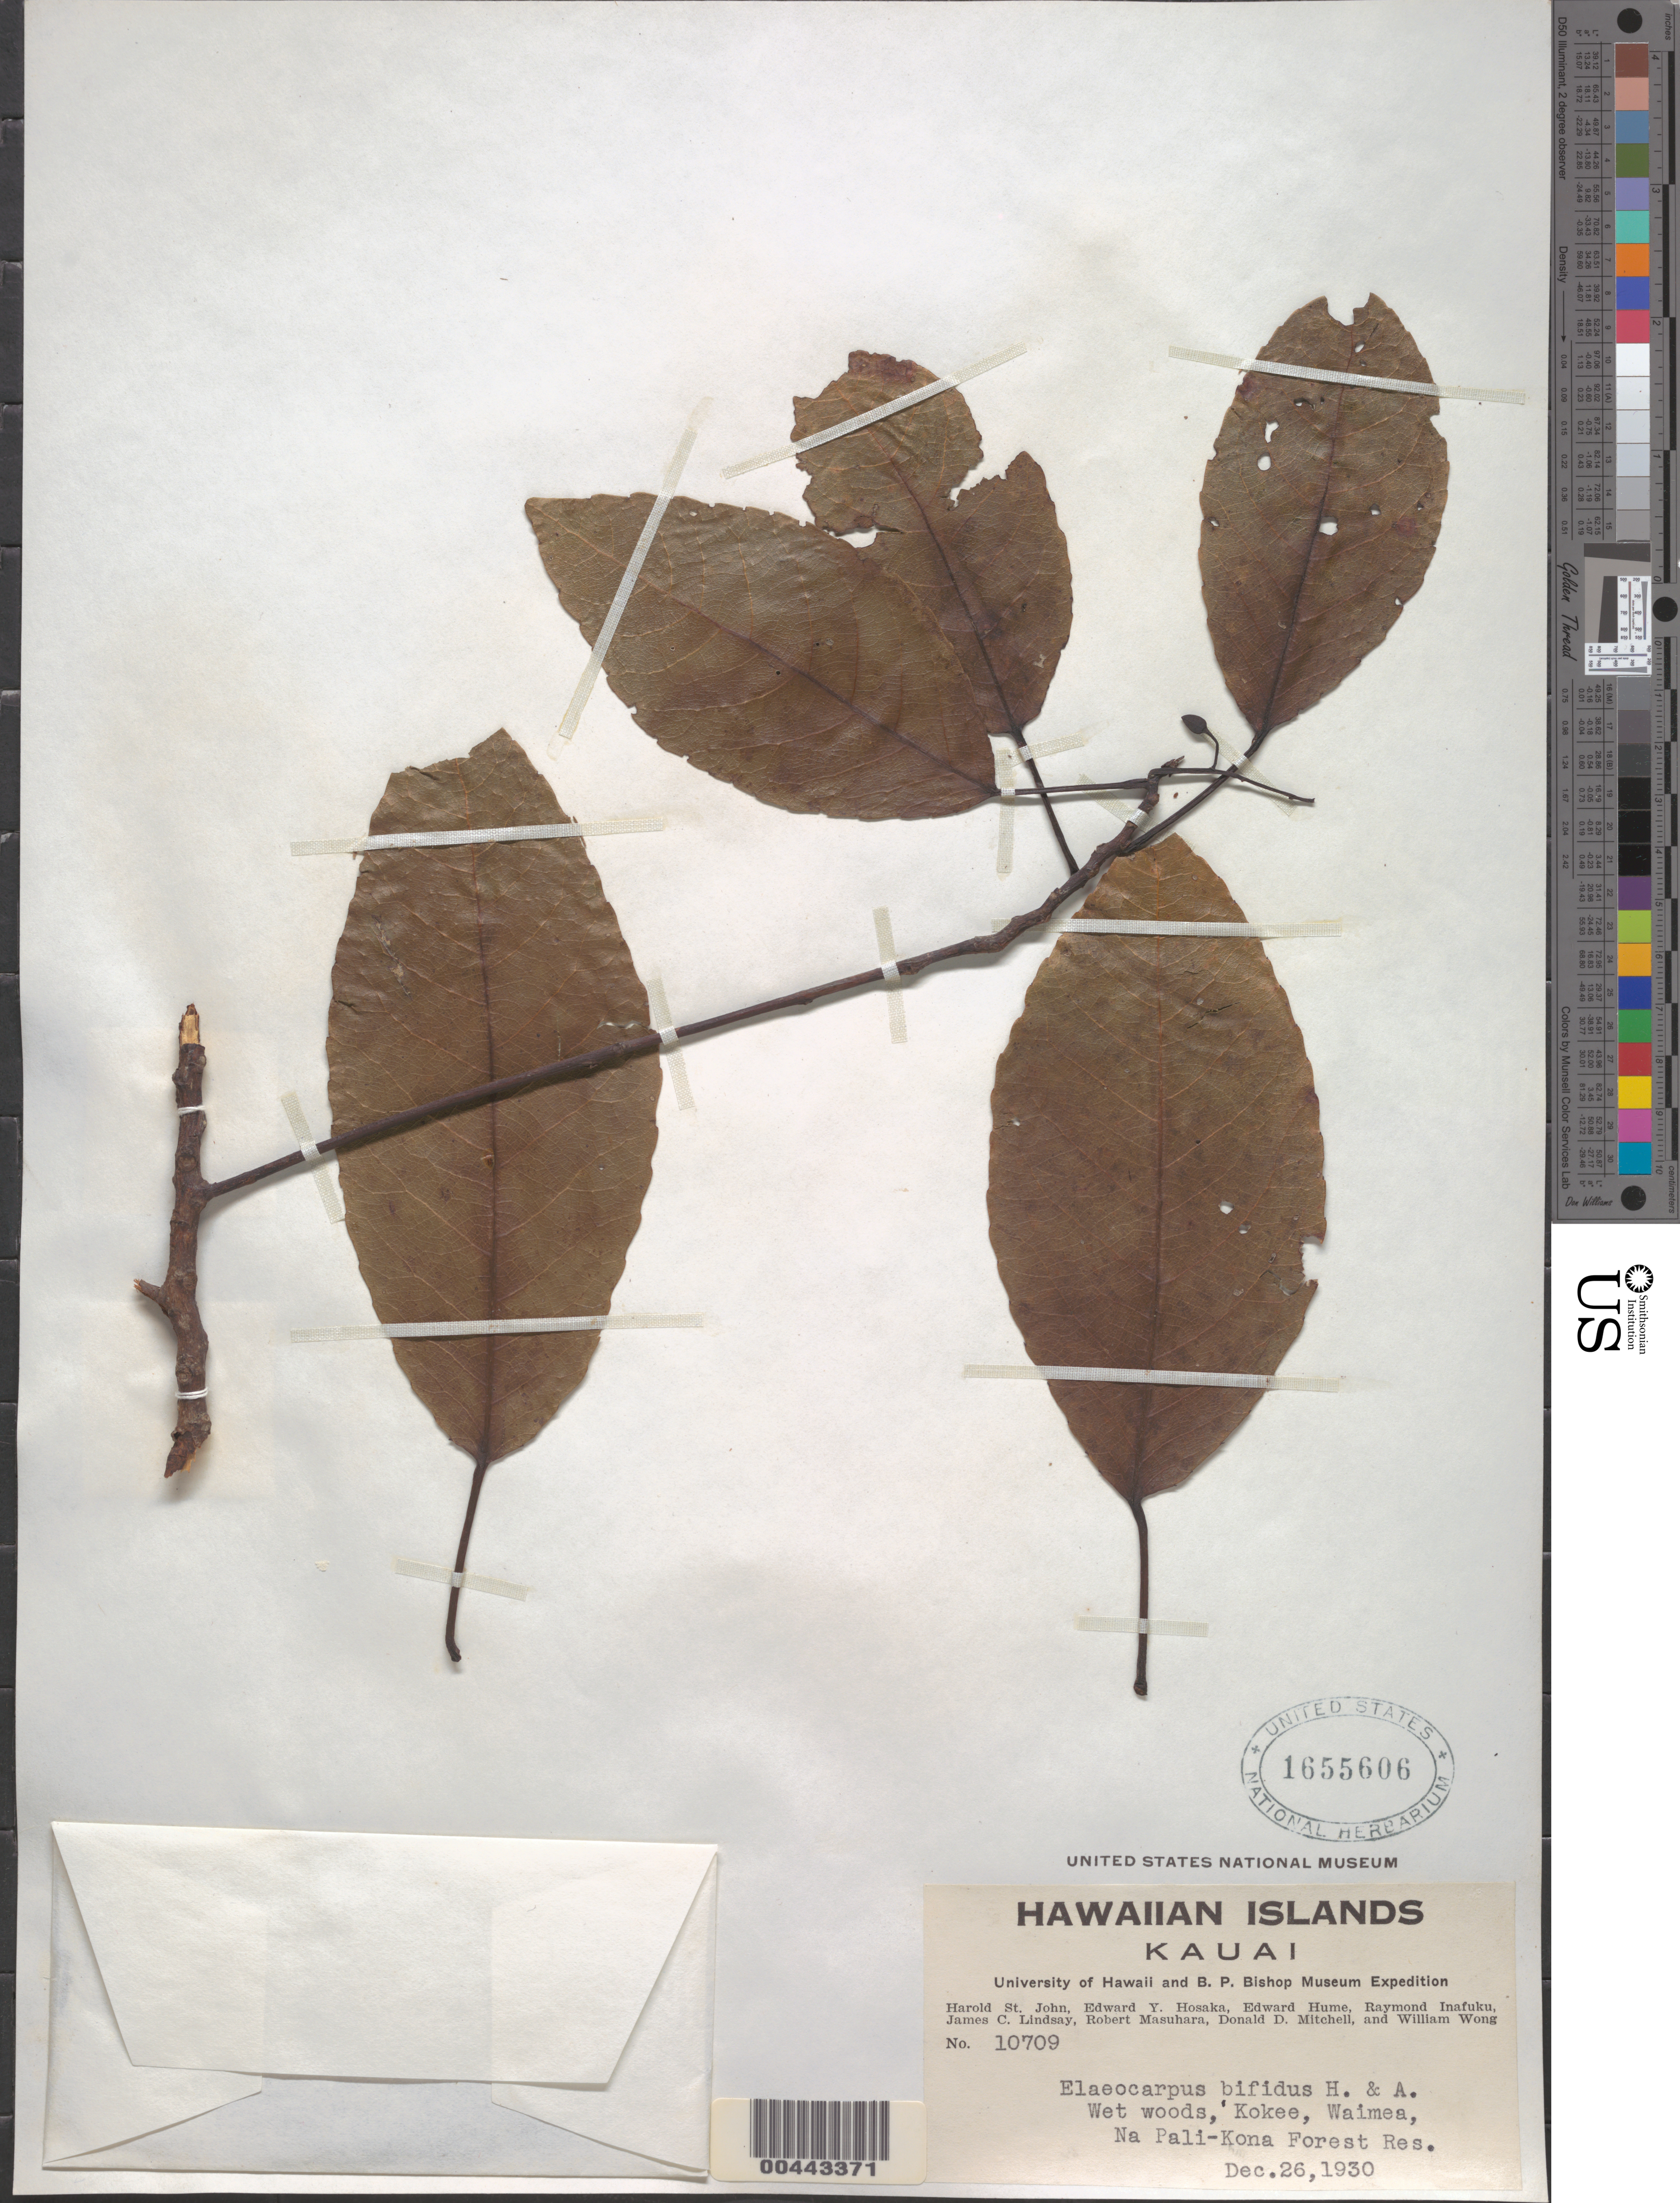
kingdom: Plantae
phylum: Tracheophyta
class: Magnoliopsida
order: Oxalidales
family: Elaeocarpaceae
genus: Elaeocarpus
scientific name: Elaeocarpus bifidus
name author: Hook. & Arn.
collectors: H. St. John, E. Y. Hosaka, E. Hume & R. Inafuku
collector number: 10709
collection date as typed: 26 Dec 1930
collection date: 1930-12-26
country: United States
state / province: Hawaii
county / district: Kauai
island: Kaua'i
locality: Kokee, Waimea, Na Pali-Kona For Res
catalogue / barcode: US 1655606